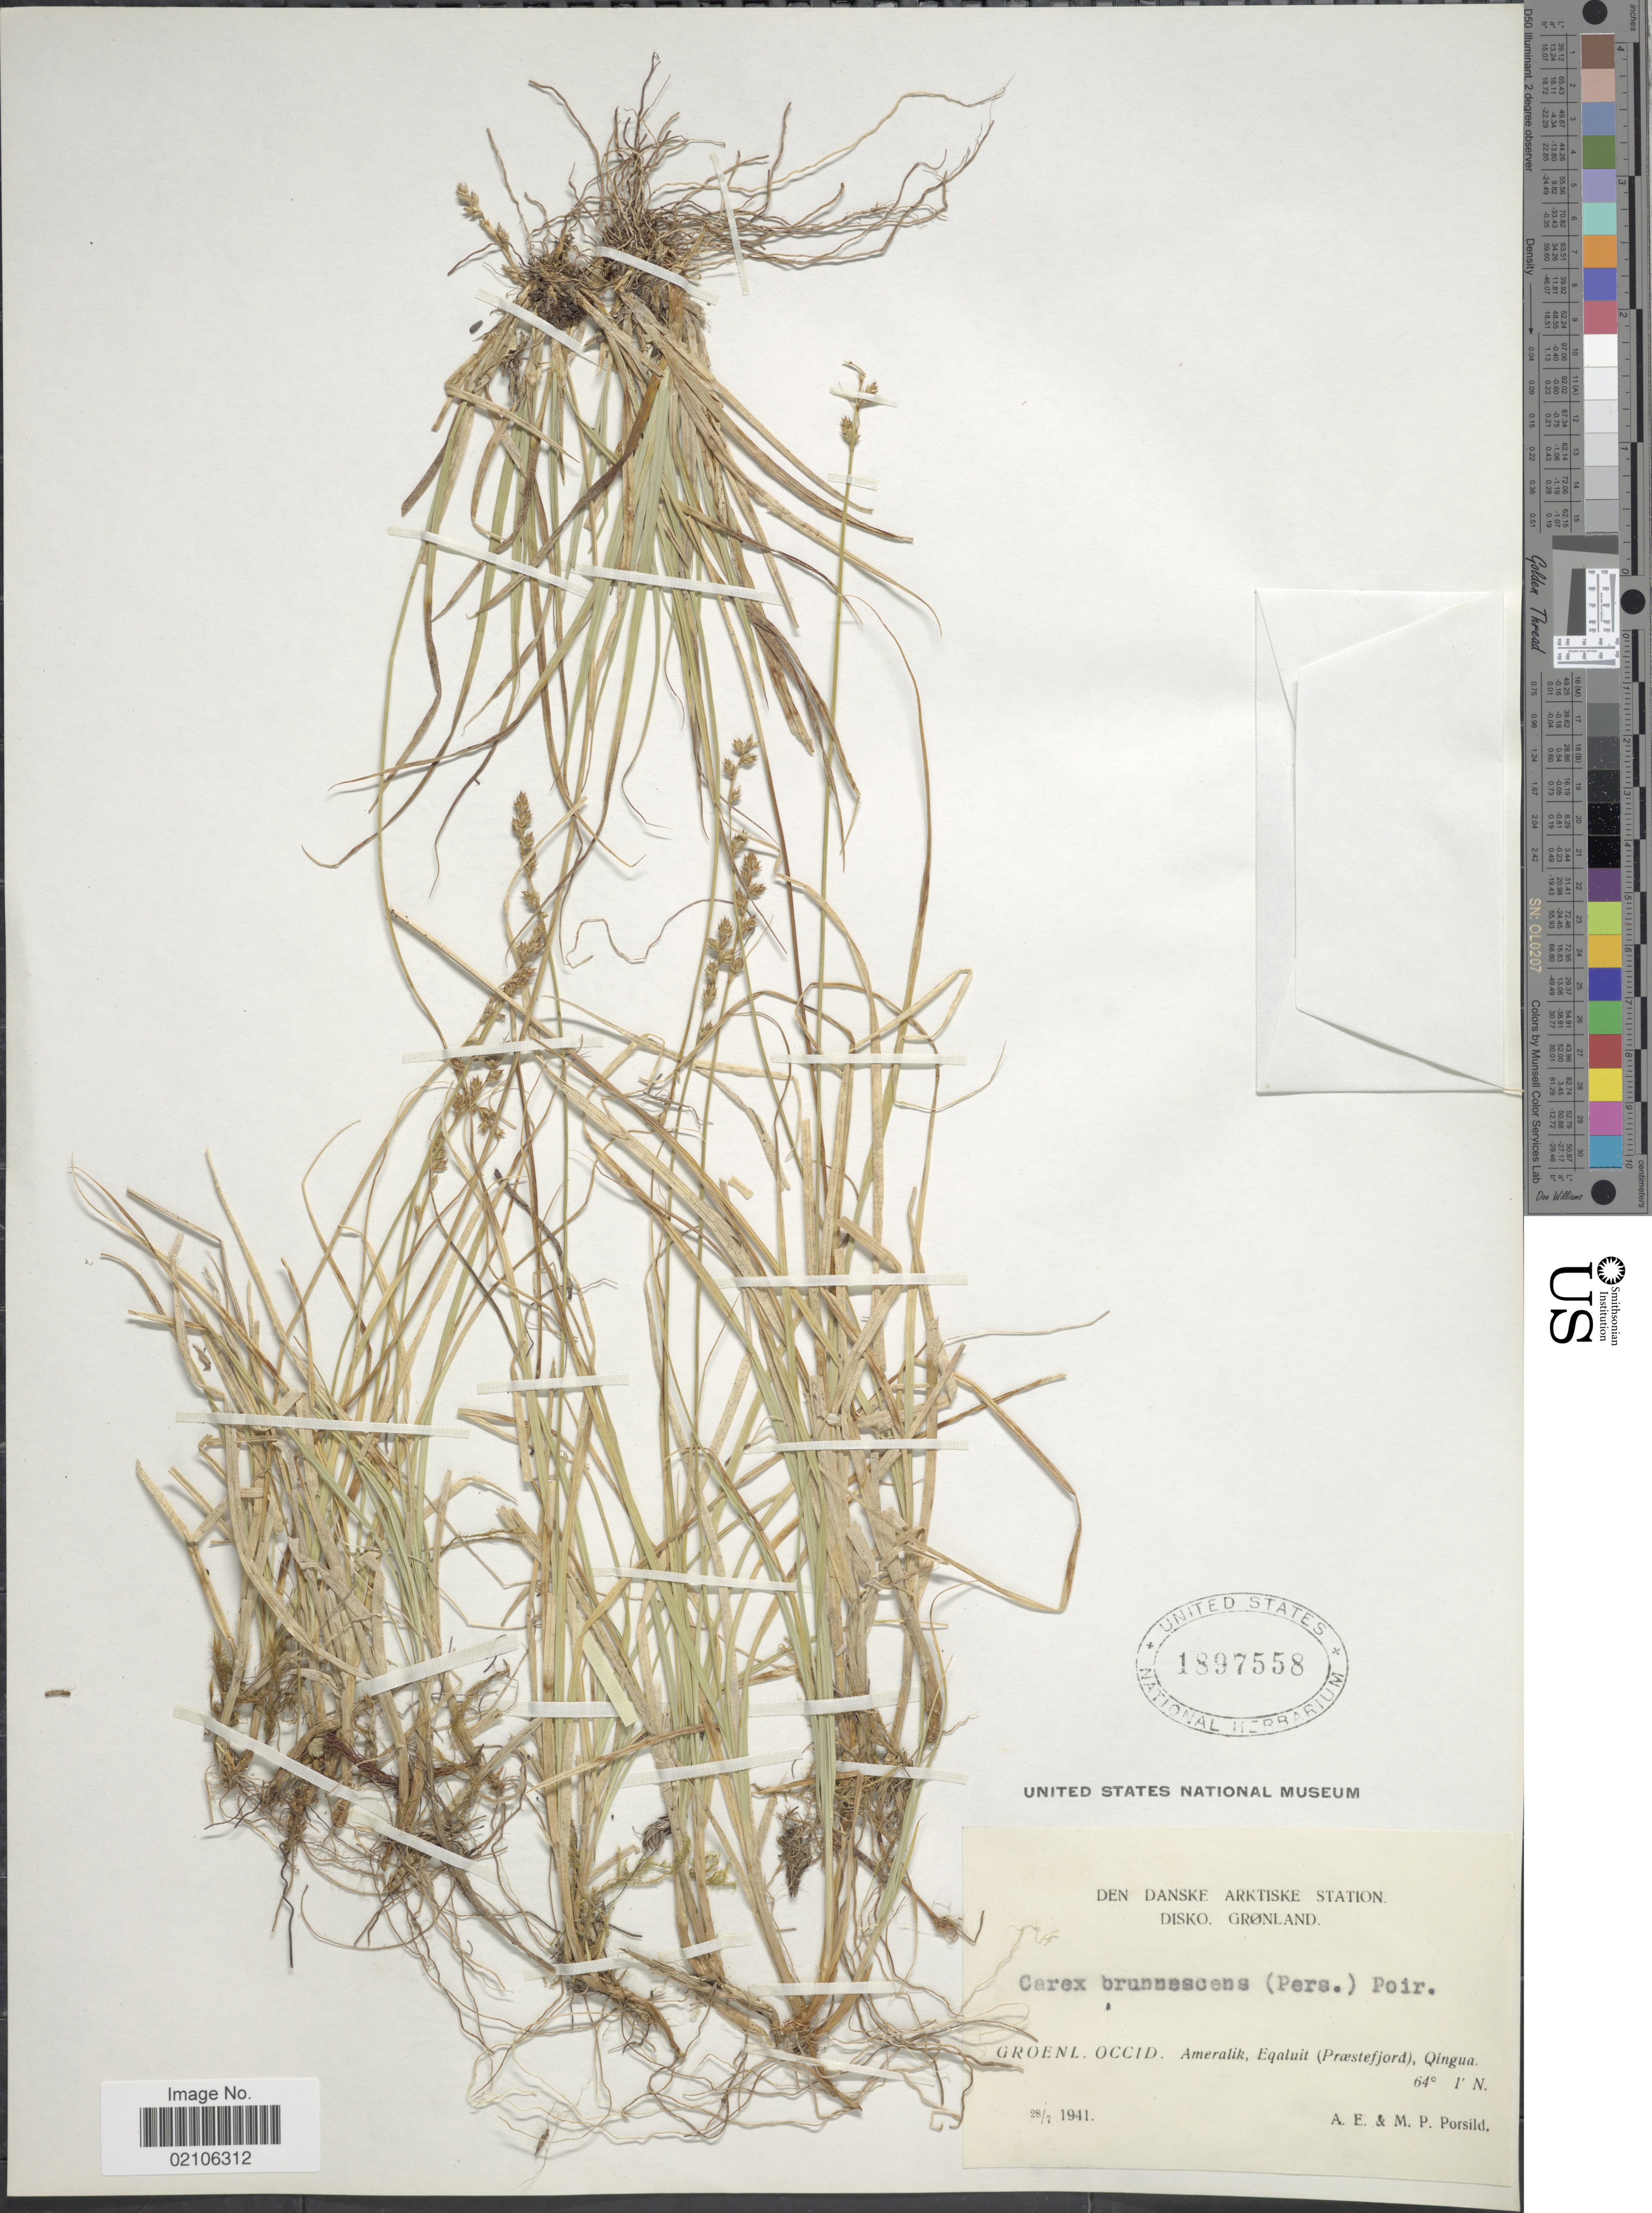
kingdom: Plantae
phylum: Tracheophyta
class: Liliopsida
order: Poales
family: Cyperaceae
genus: Carex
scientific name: Carex brunnescens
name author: (Pers.) Poir.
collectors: A. E. Porsild & M. P. Porsild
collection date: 1941-07-28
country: Greenland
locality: Den Danske, Arktiske Station, Disko, Gronland, Groenl. Occid., Ameralik, Eqaluit (Praestefjord), Oingua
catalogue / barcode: US 1897558